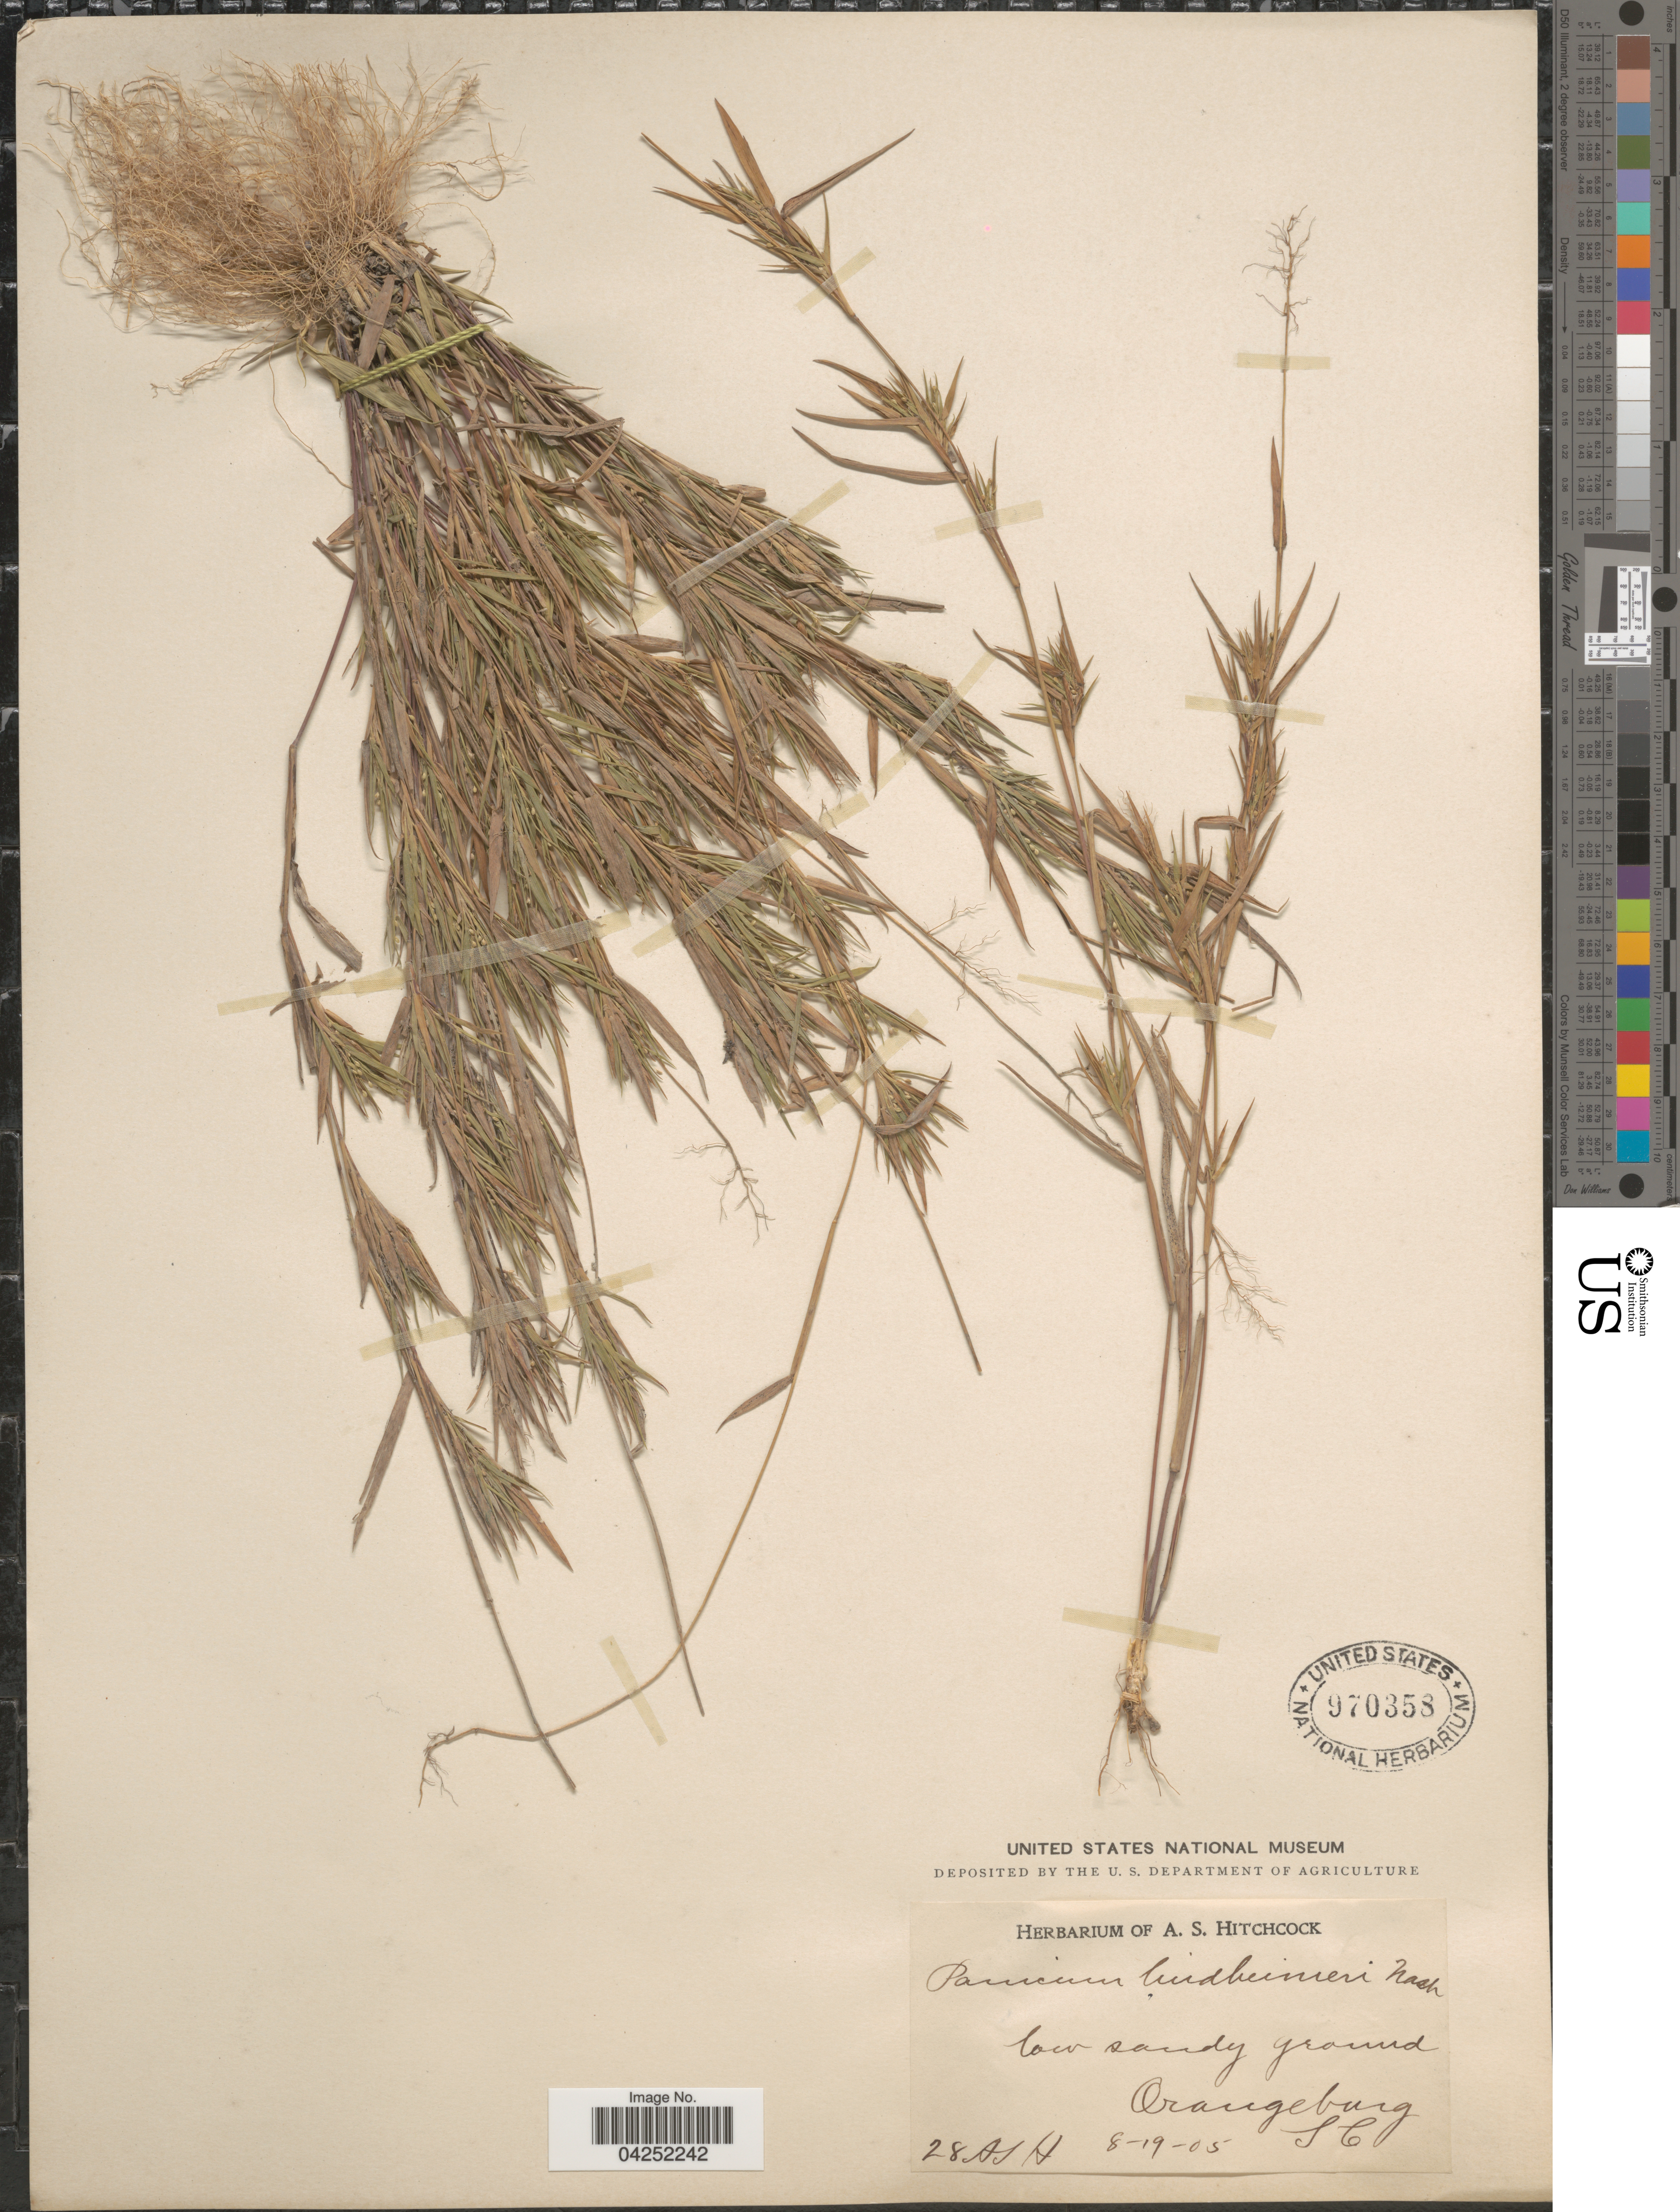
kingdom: Plantae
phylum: Tracheophyta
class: Liliopsida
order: Poales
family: Poaceae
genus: Dichanthelium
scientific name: Dichanthelium acuminatum var. lindheimeri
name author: (Nash) Gould & C.A. Clark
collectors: A. S. Hitchcock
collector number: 28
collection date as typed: Transcribed d/m/y: 19/8/5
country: United States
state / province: South Carolina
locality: Low sandy ground. Orangeburg.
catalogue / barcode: US 970358